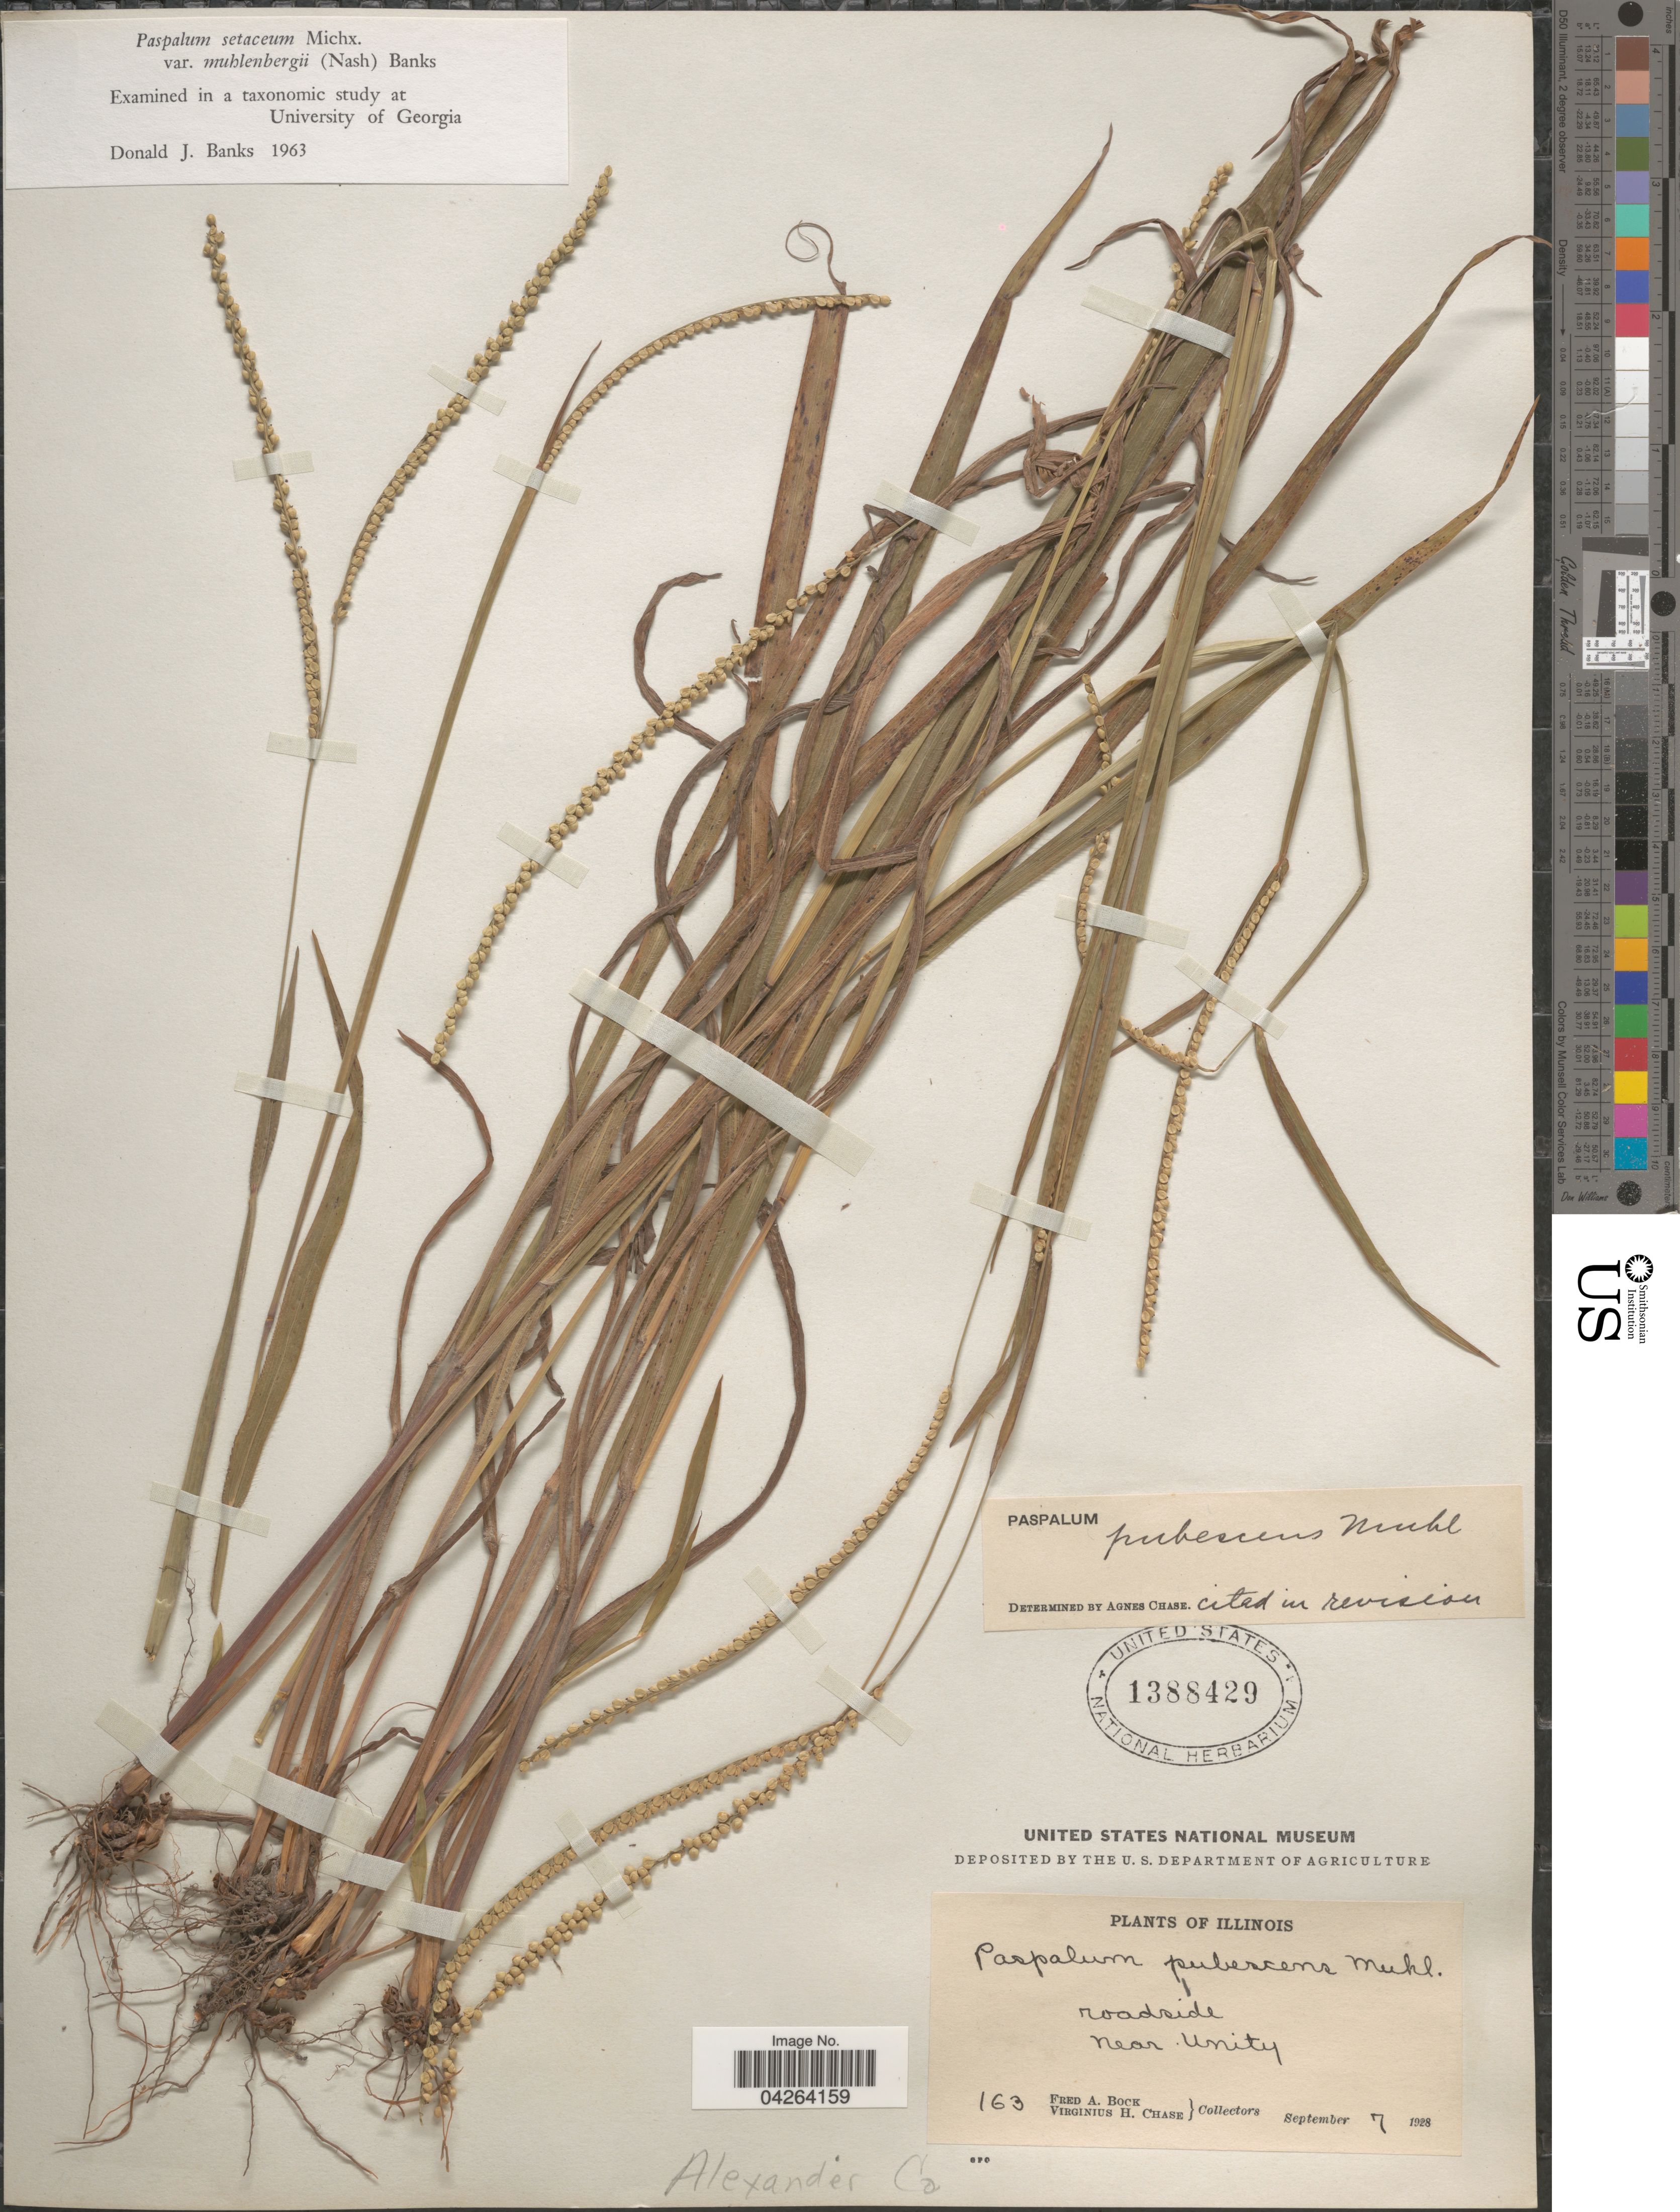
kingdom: Plantae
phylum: Tracheophyta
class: Liliopsida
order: Poales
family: Poaceae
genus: Paspalum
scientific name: Paspalum setaceum var. muhlenbergii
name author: (Nash) D.J. Banks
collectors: F. Bock & V. H. Chase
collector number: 163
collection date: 1928-09-07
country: United States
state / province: Illinois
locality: Roadside. Near Unity. Alexander Co.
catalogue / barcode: US 1388429